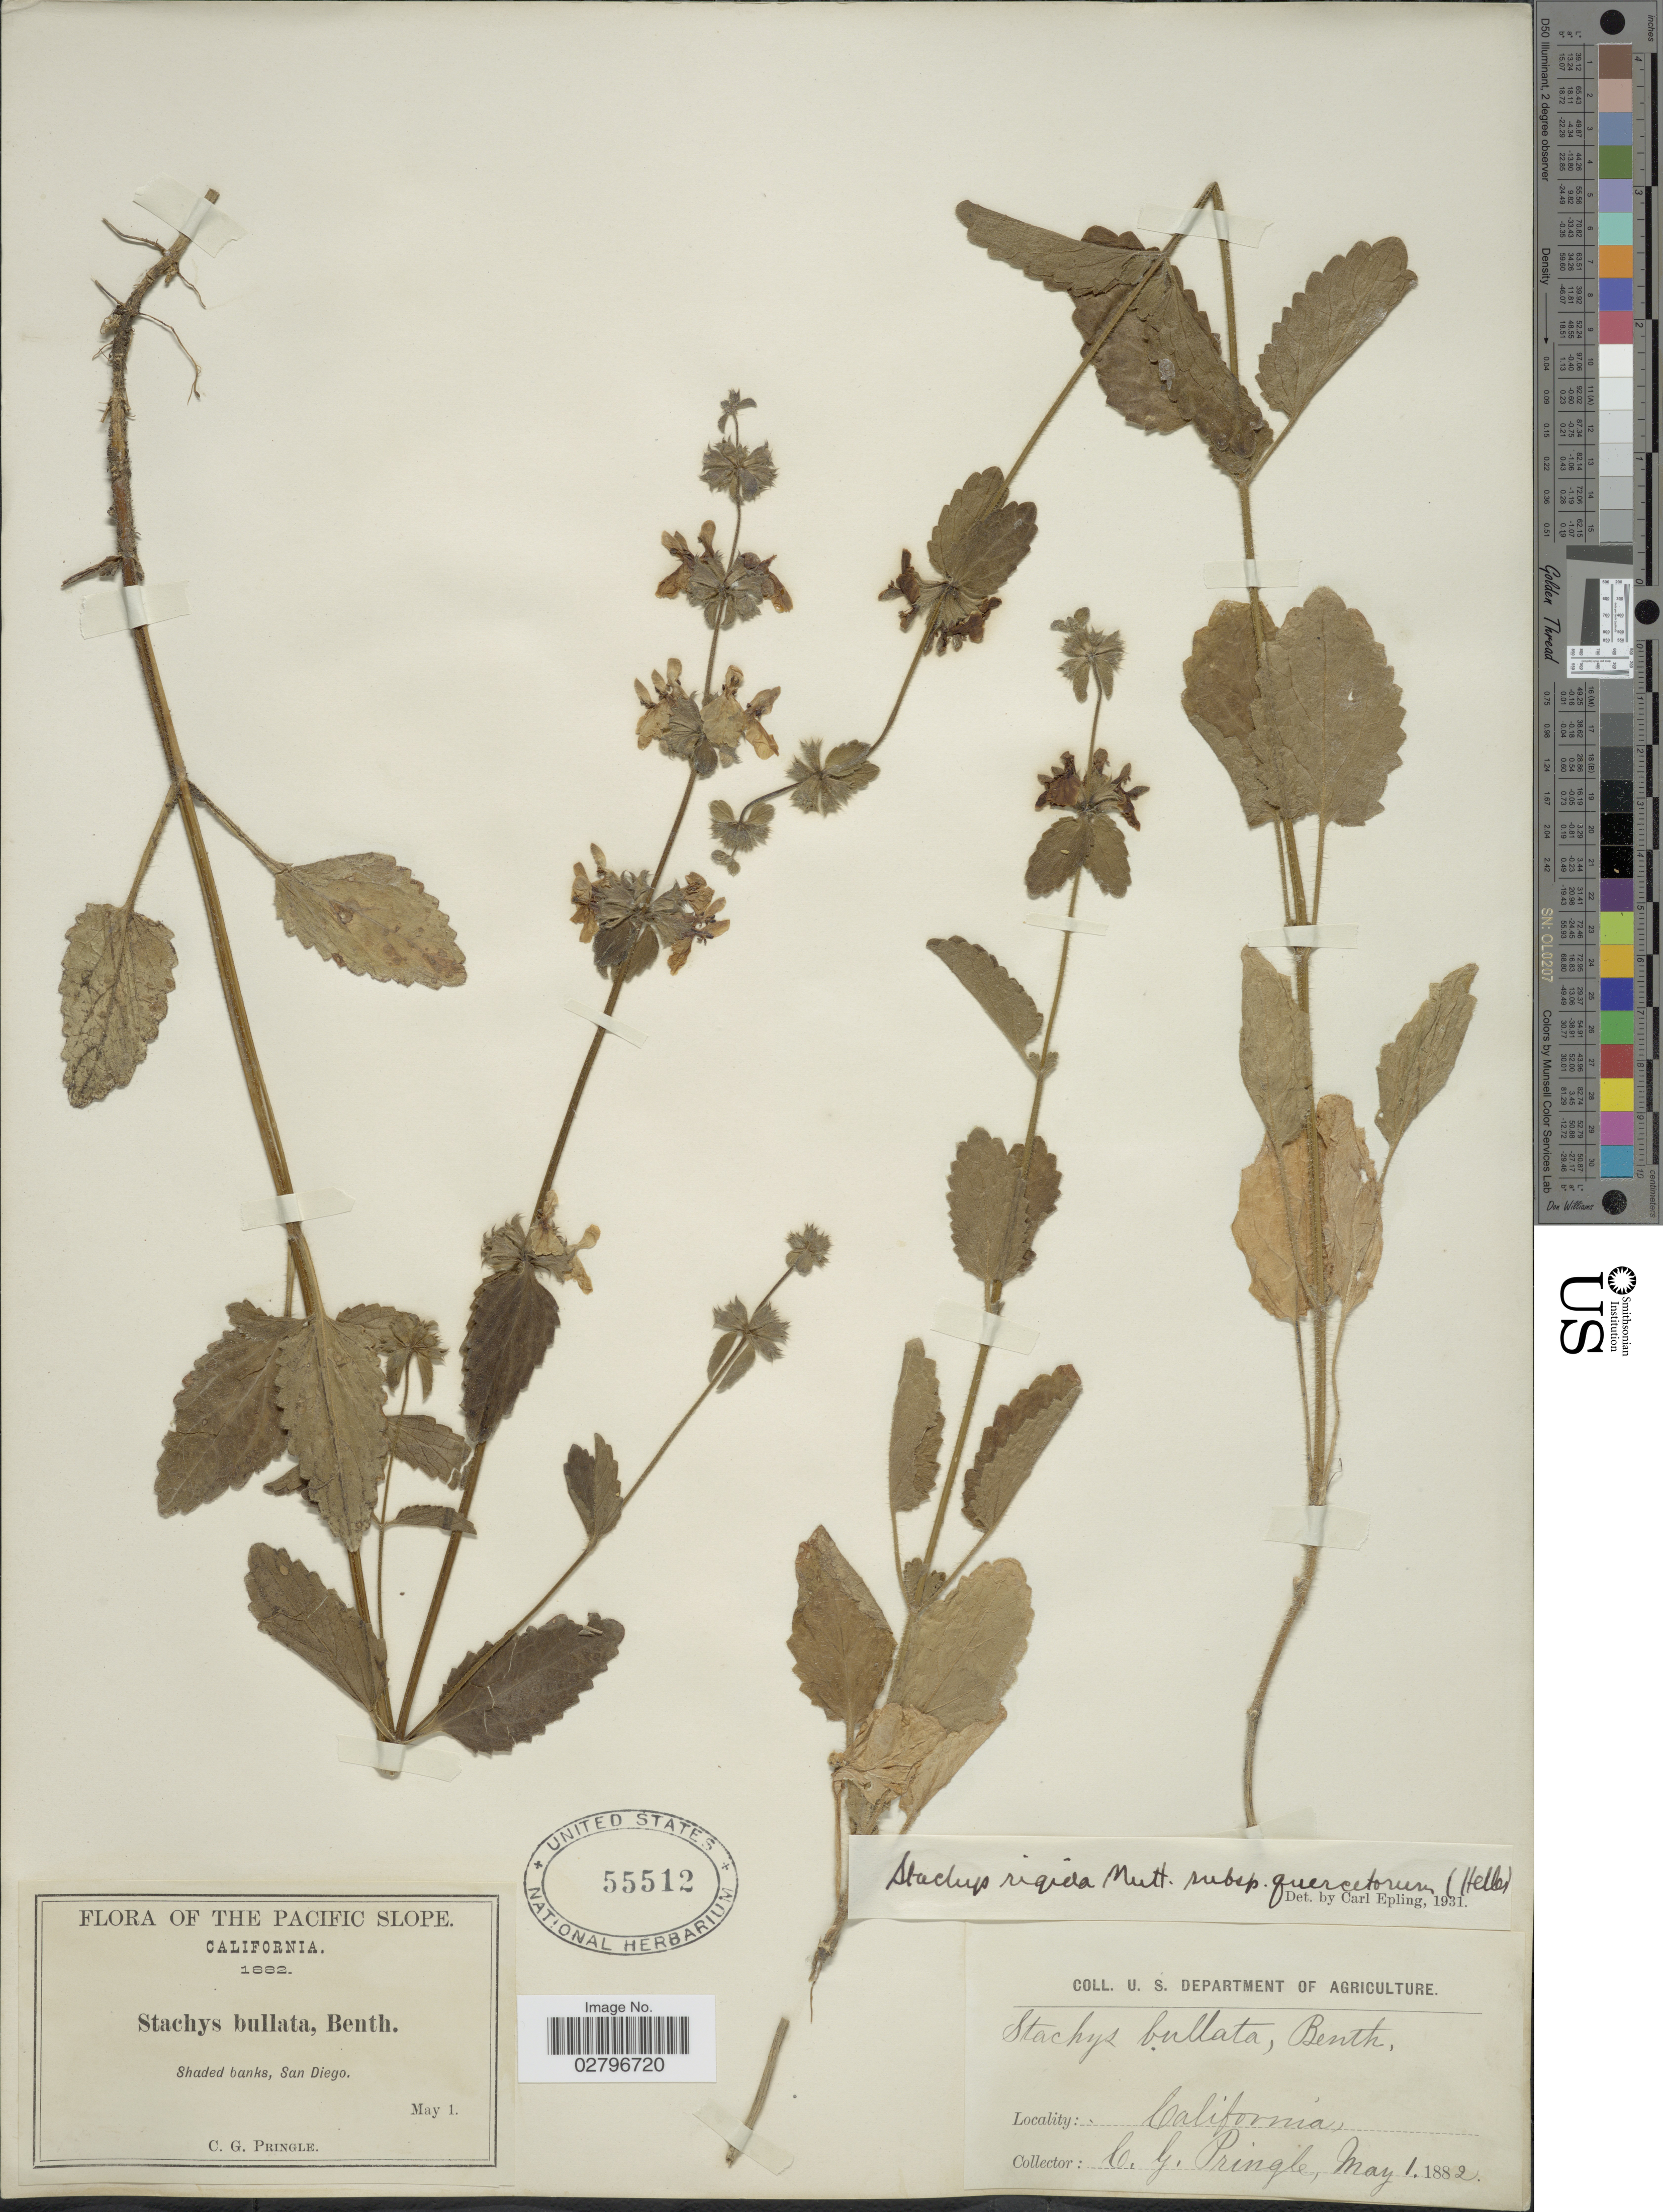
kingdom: Plantae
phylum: Tracheophyta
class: Magnoliopsida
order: Lamiales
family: Lamiaceae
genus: Stachys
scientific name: Stachys rigida subsp. quercetorum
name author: (A. Heller) Epling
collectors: C. G. Pringle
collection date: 1882-05-01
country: United States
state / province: California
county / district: San Diego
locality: The Pacific Slope, Shaded banks, San Diego.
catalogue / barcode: US 55512